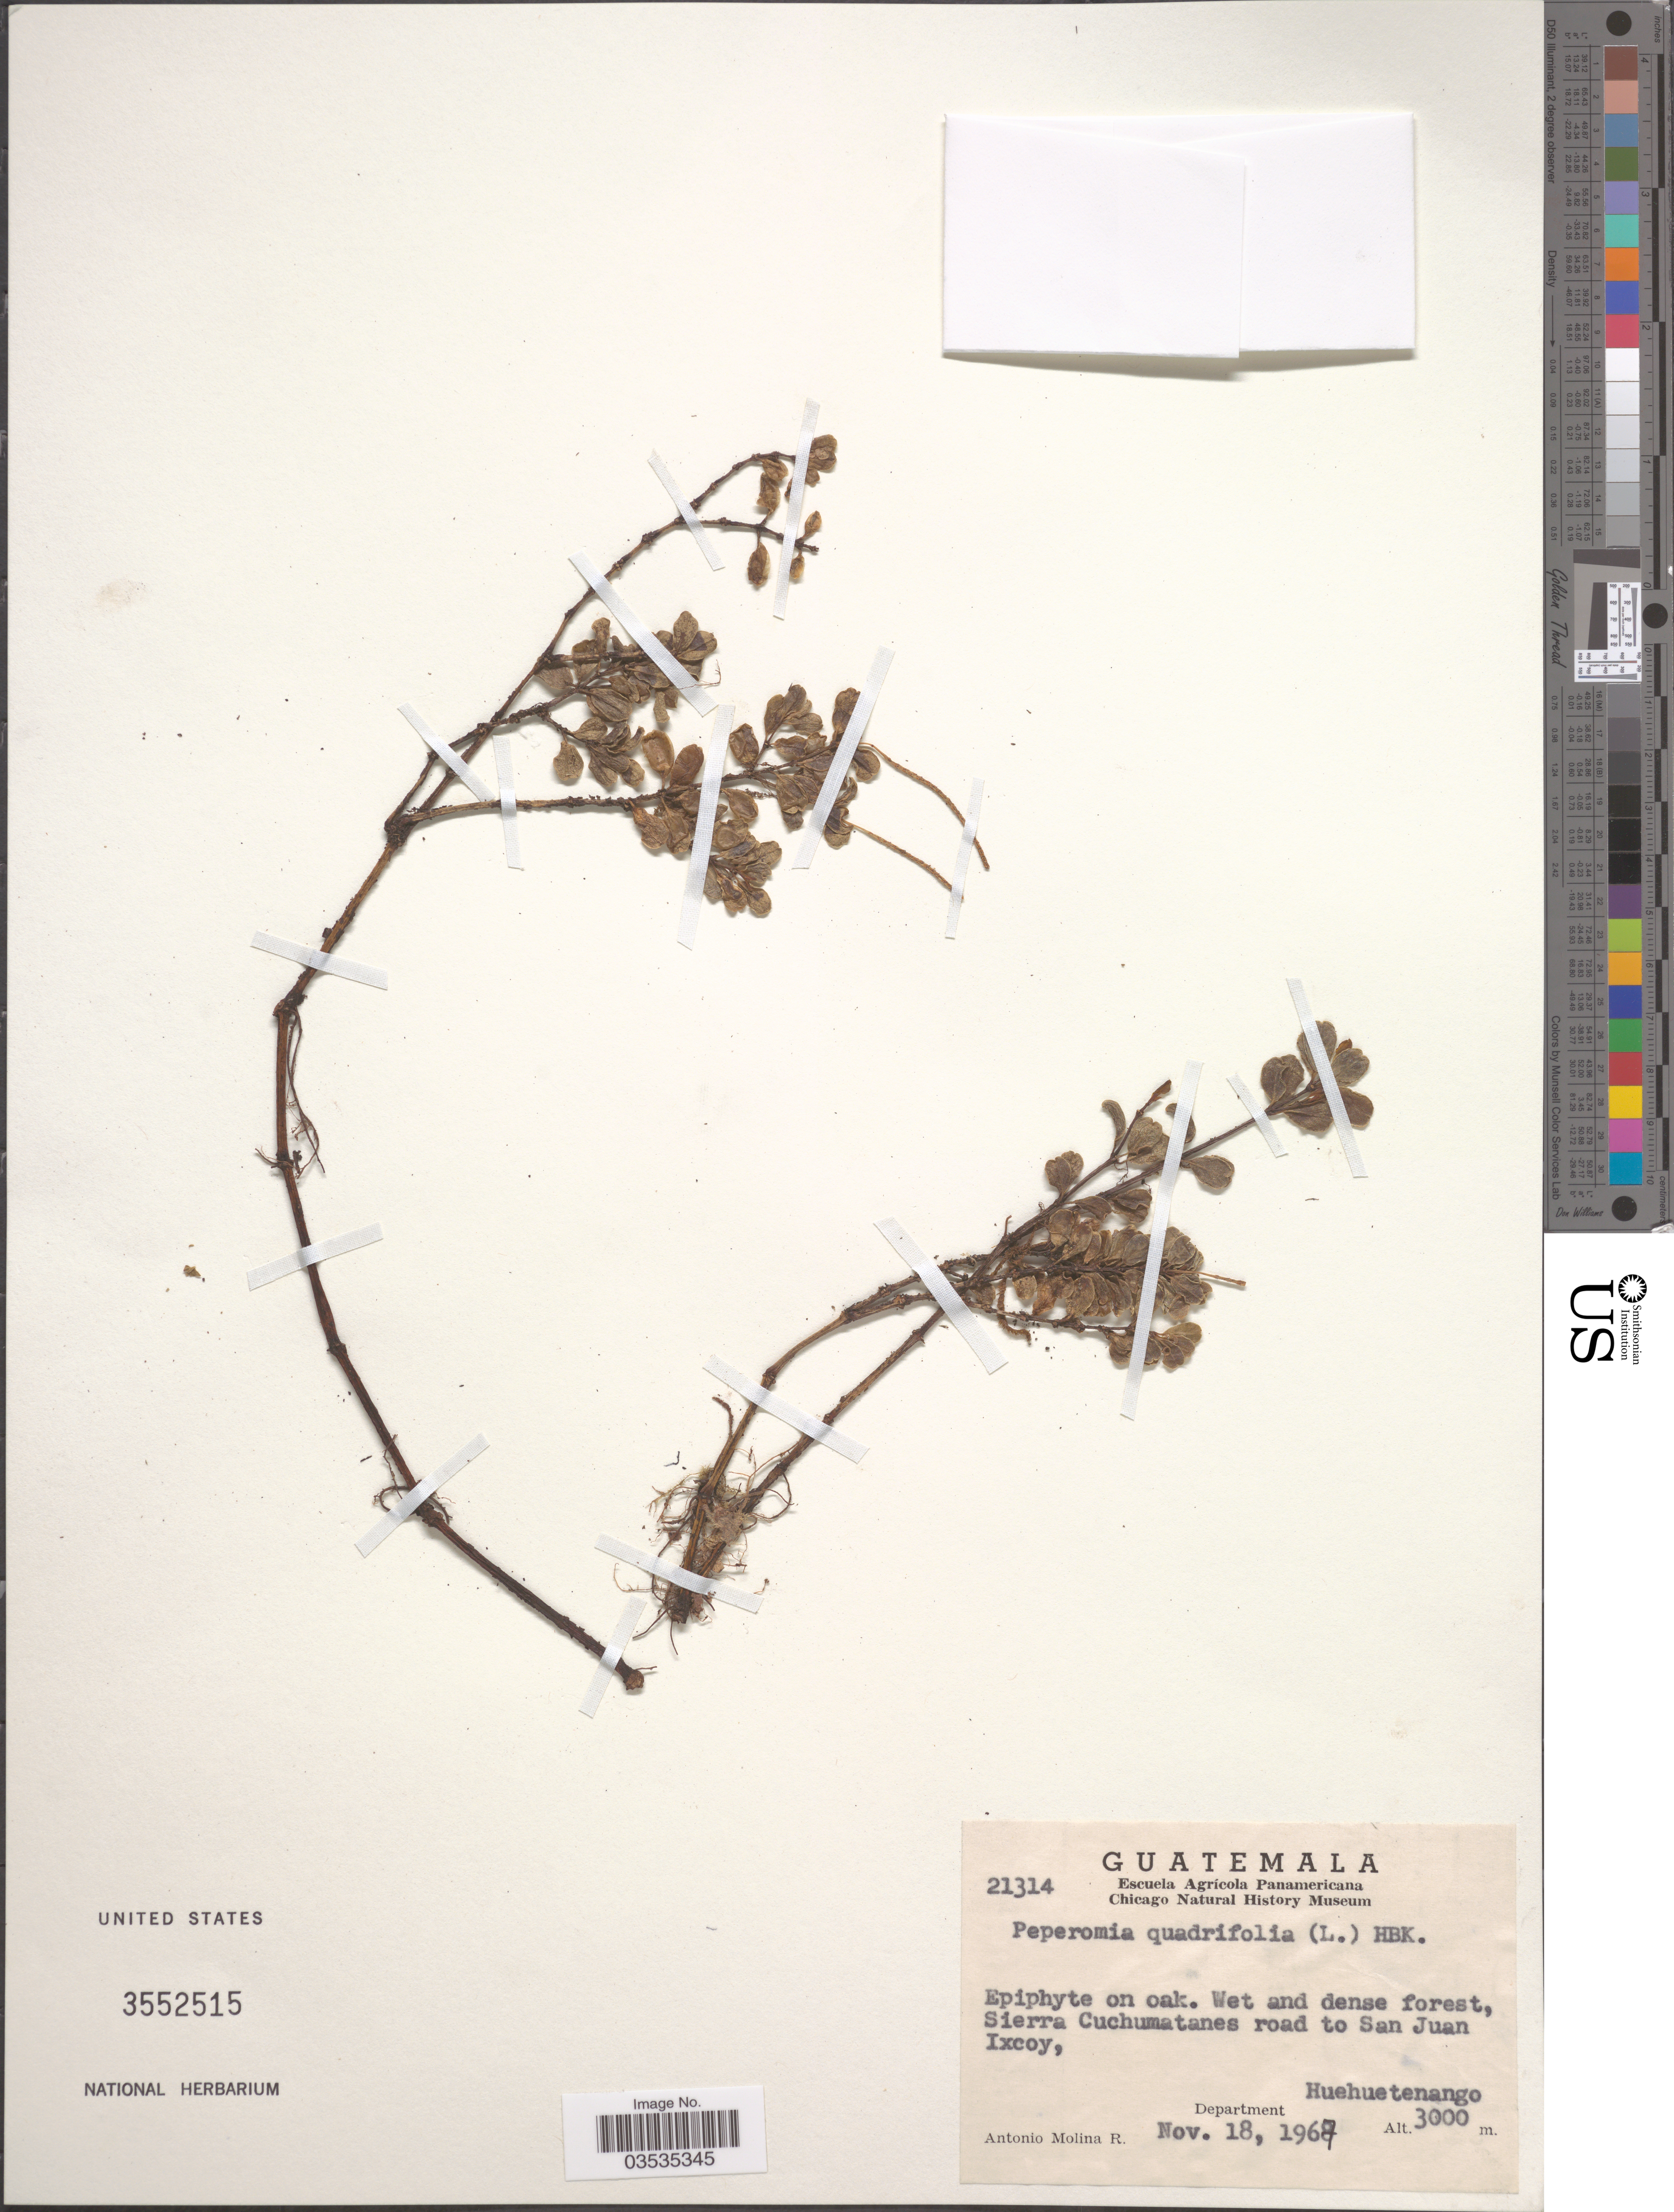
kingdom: Plantae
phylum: Tracheophyta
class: Magnoliopsida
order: Piperales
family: Piperaceae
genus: Peperomia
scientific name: Peperomia quadrifolia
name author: (L.) Kunth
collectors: A. Molina R.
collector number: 21314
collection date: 1967-11-18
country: Guatemala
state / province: Huehuetenango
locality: Sierra Cuchumatanes road to San Juan Ixcoy, Department Huehuetenango.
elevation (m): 3000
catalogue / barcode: US 3552515